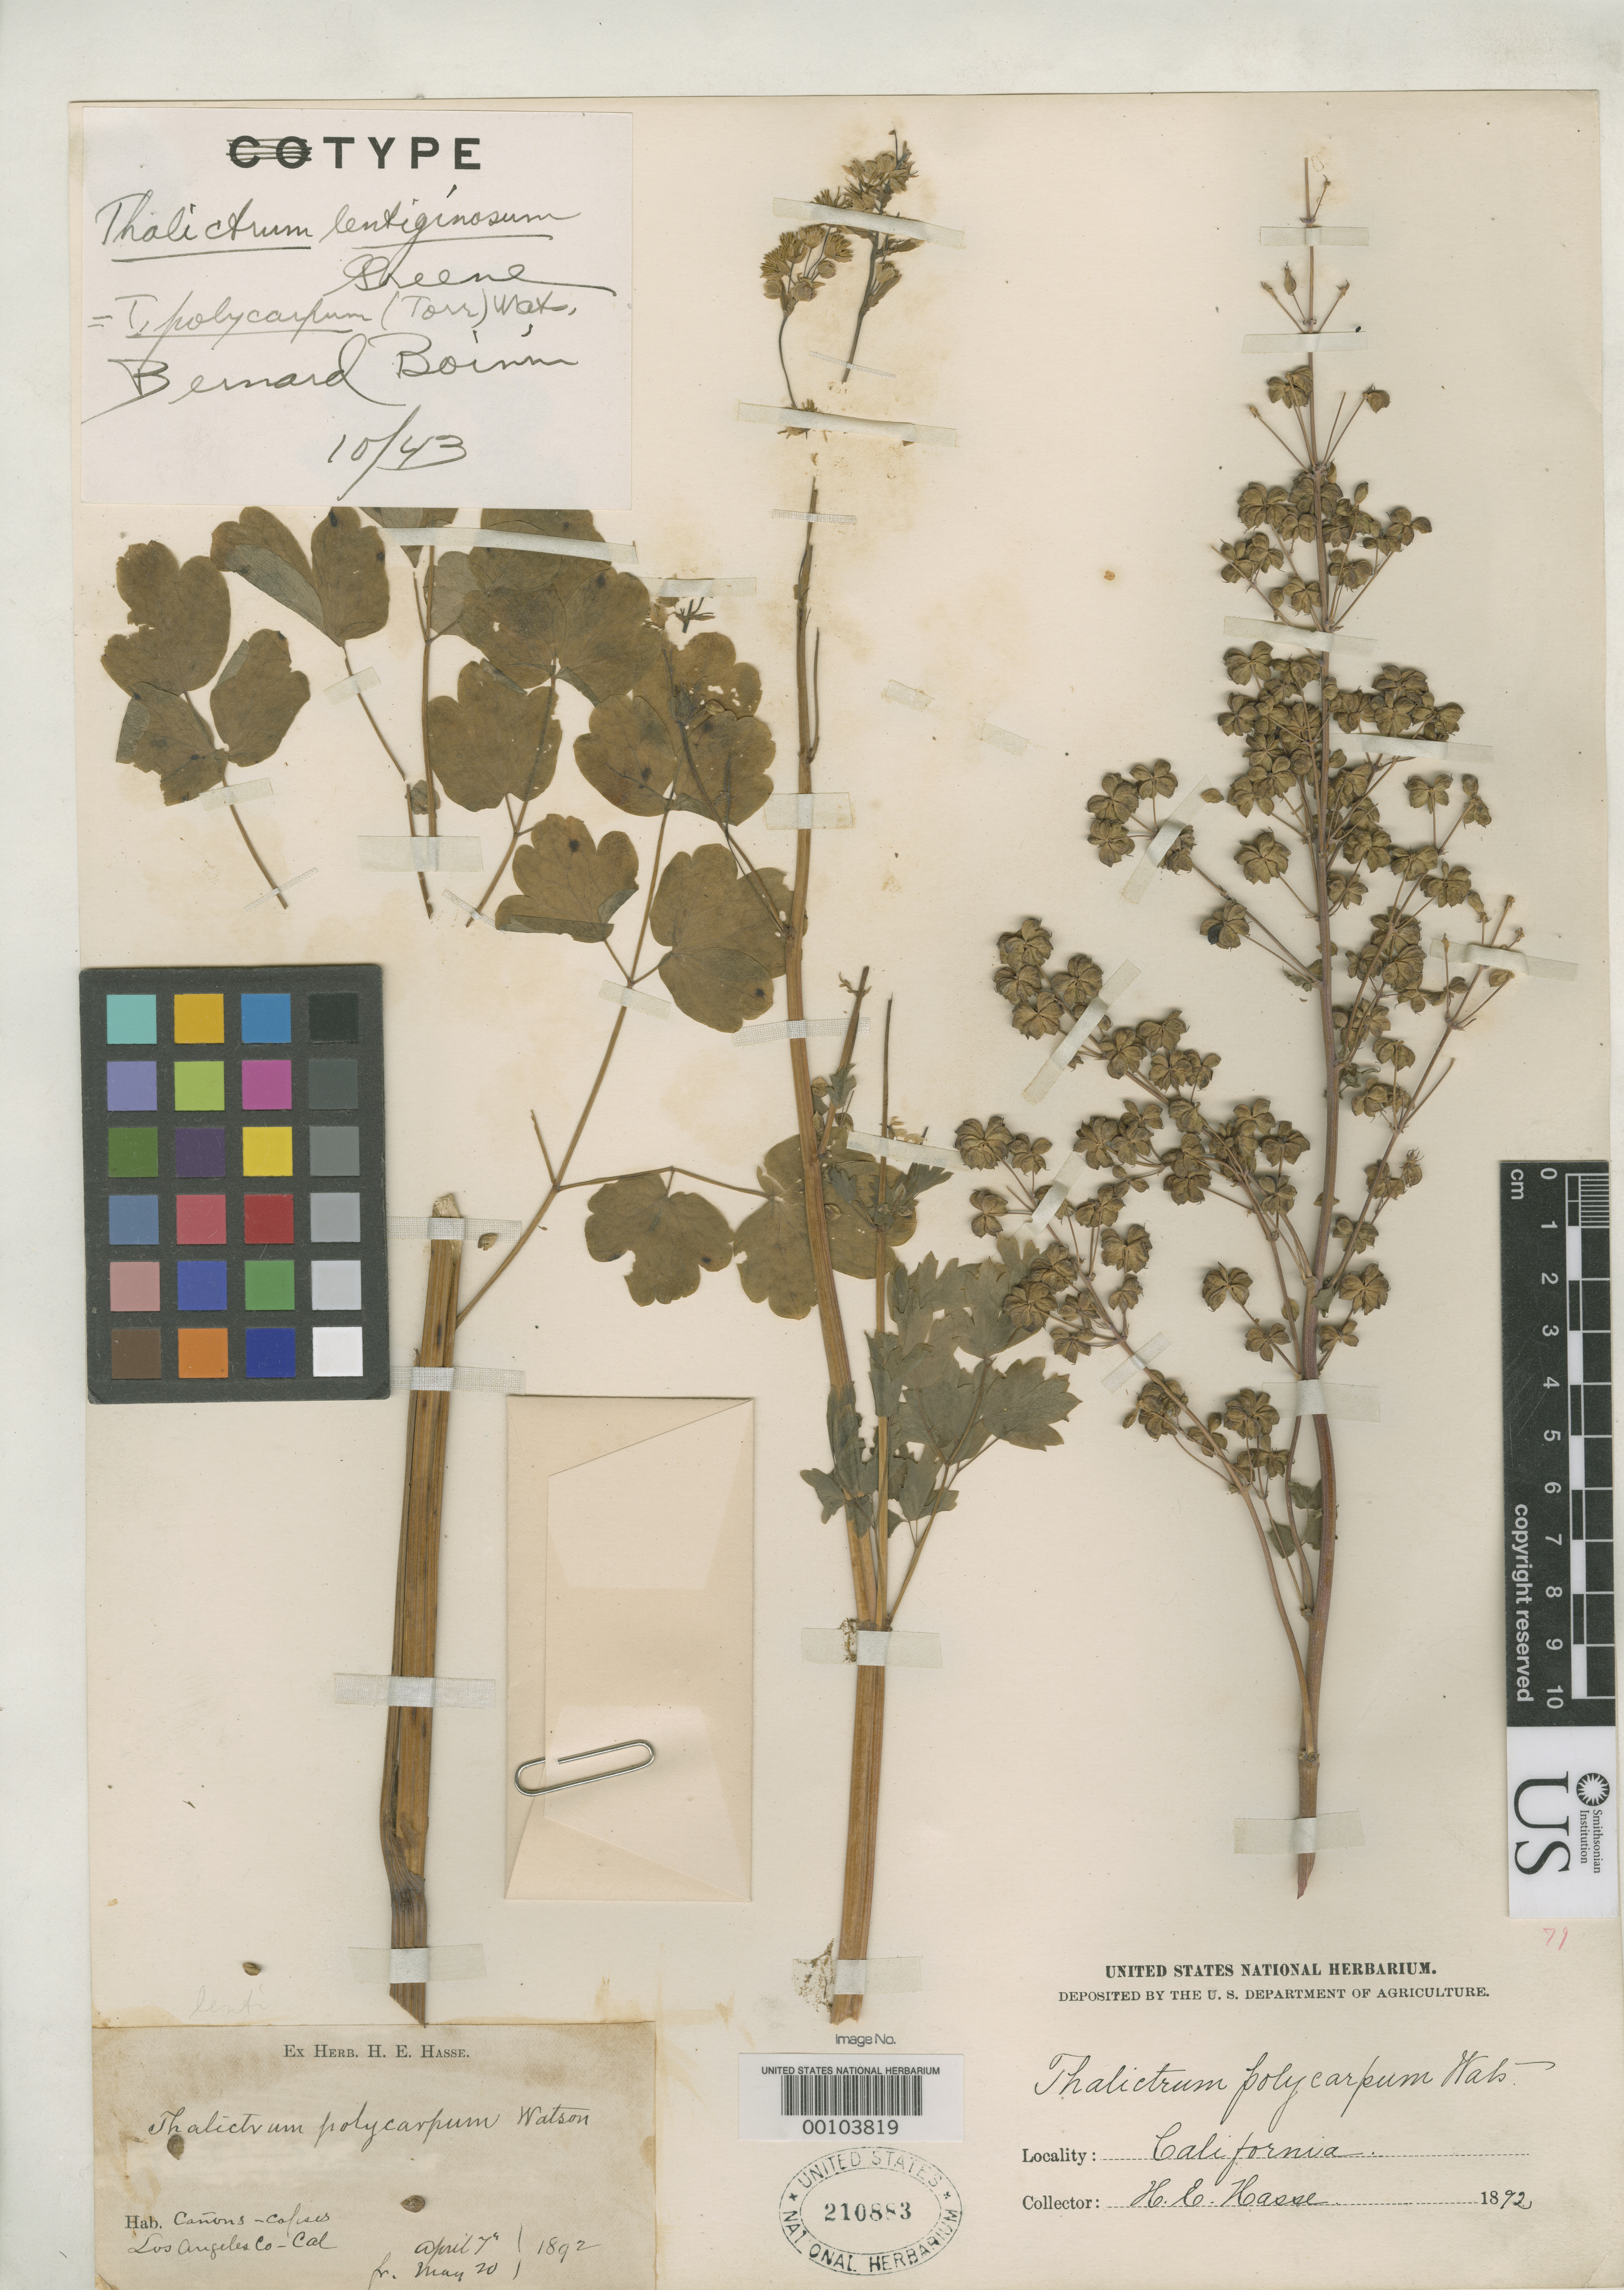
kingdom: Plantae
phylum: Tracheophyta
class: Magnoliopsida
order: Ranunculales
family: Ranunculaceae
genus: Thalictrum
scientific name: Thalictrum lentiginosum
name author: Greene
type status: Holotype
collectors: H. E. Hasse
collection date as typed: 07 Apr 1892 to 20 May 1892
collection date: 1892-04-07/1892-05-20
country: United States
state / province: California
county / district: Los Angeles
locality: "Canyons, at base of hills toward the seaboard."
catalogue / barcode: US 210883